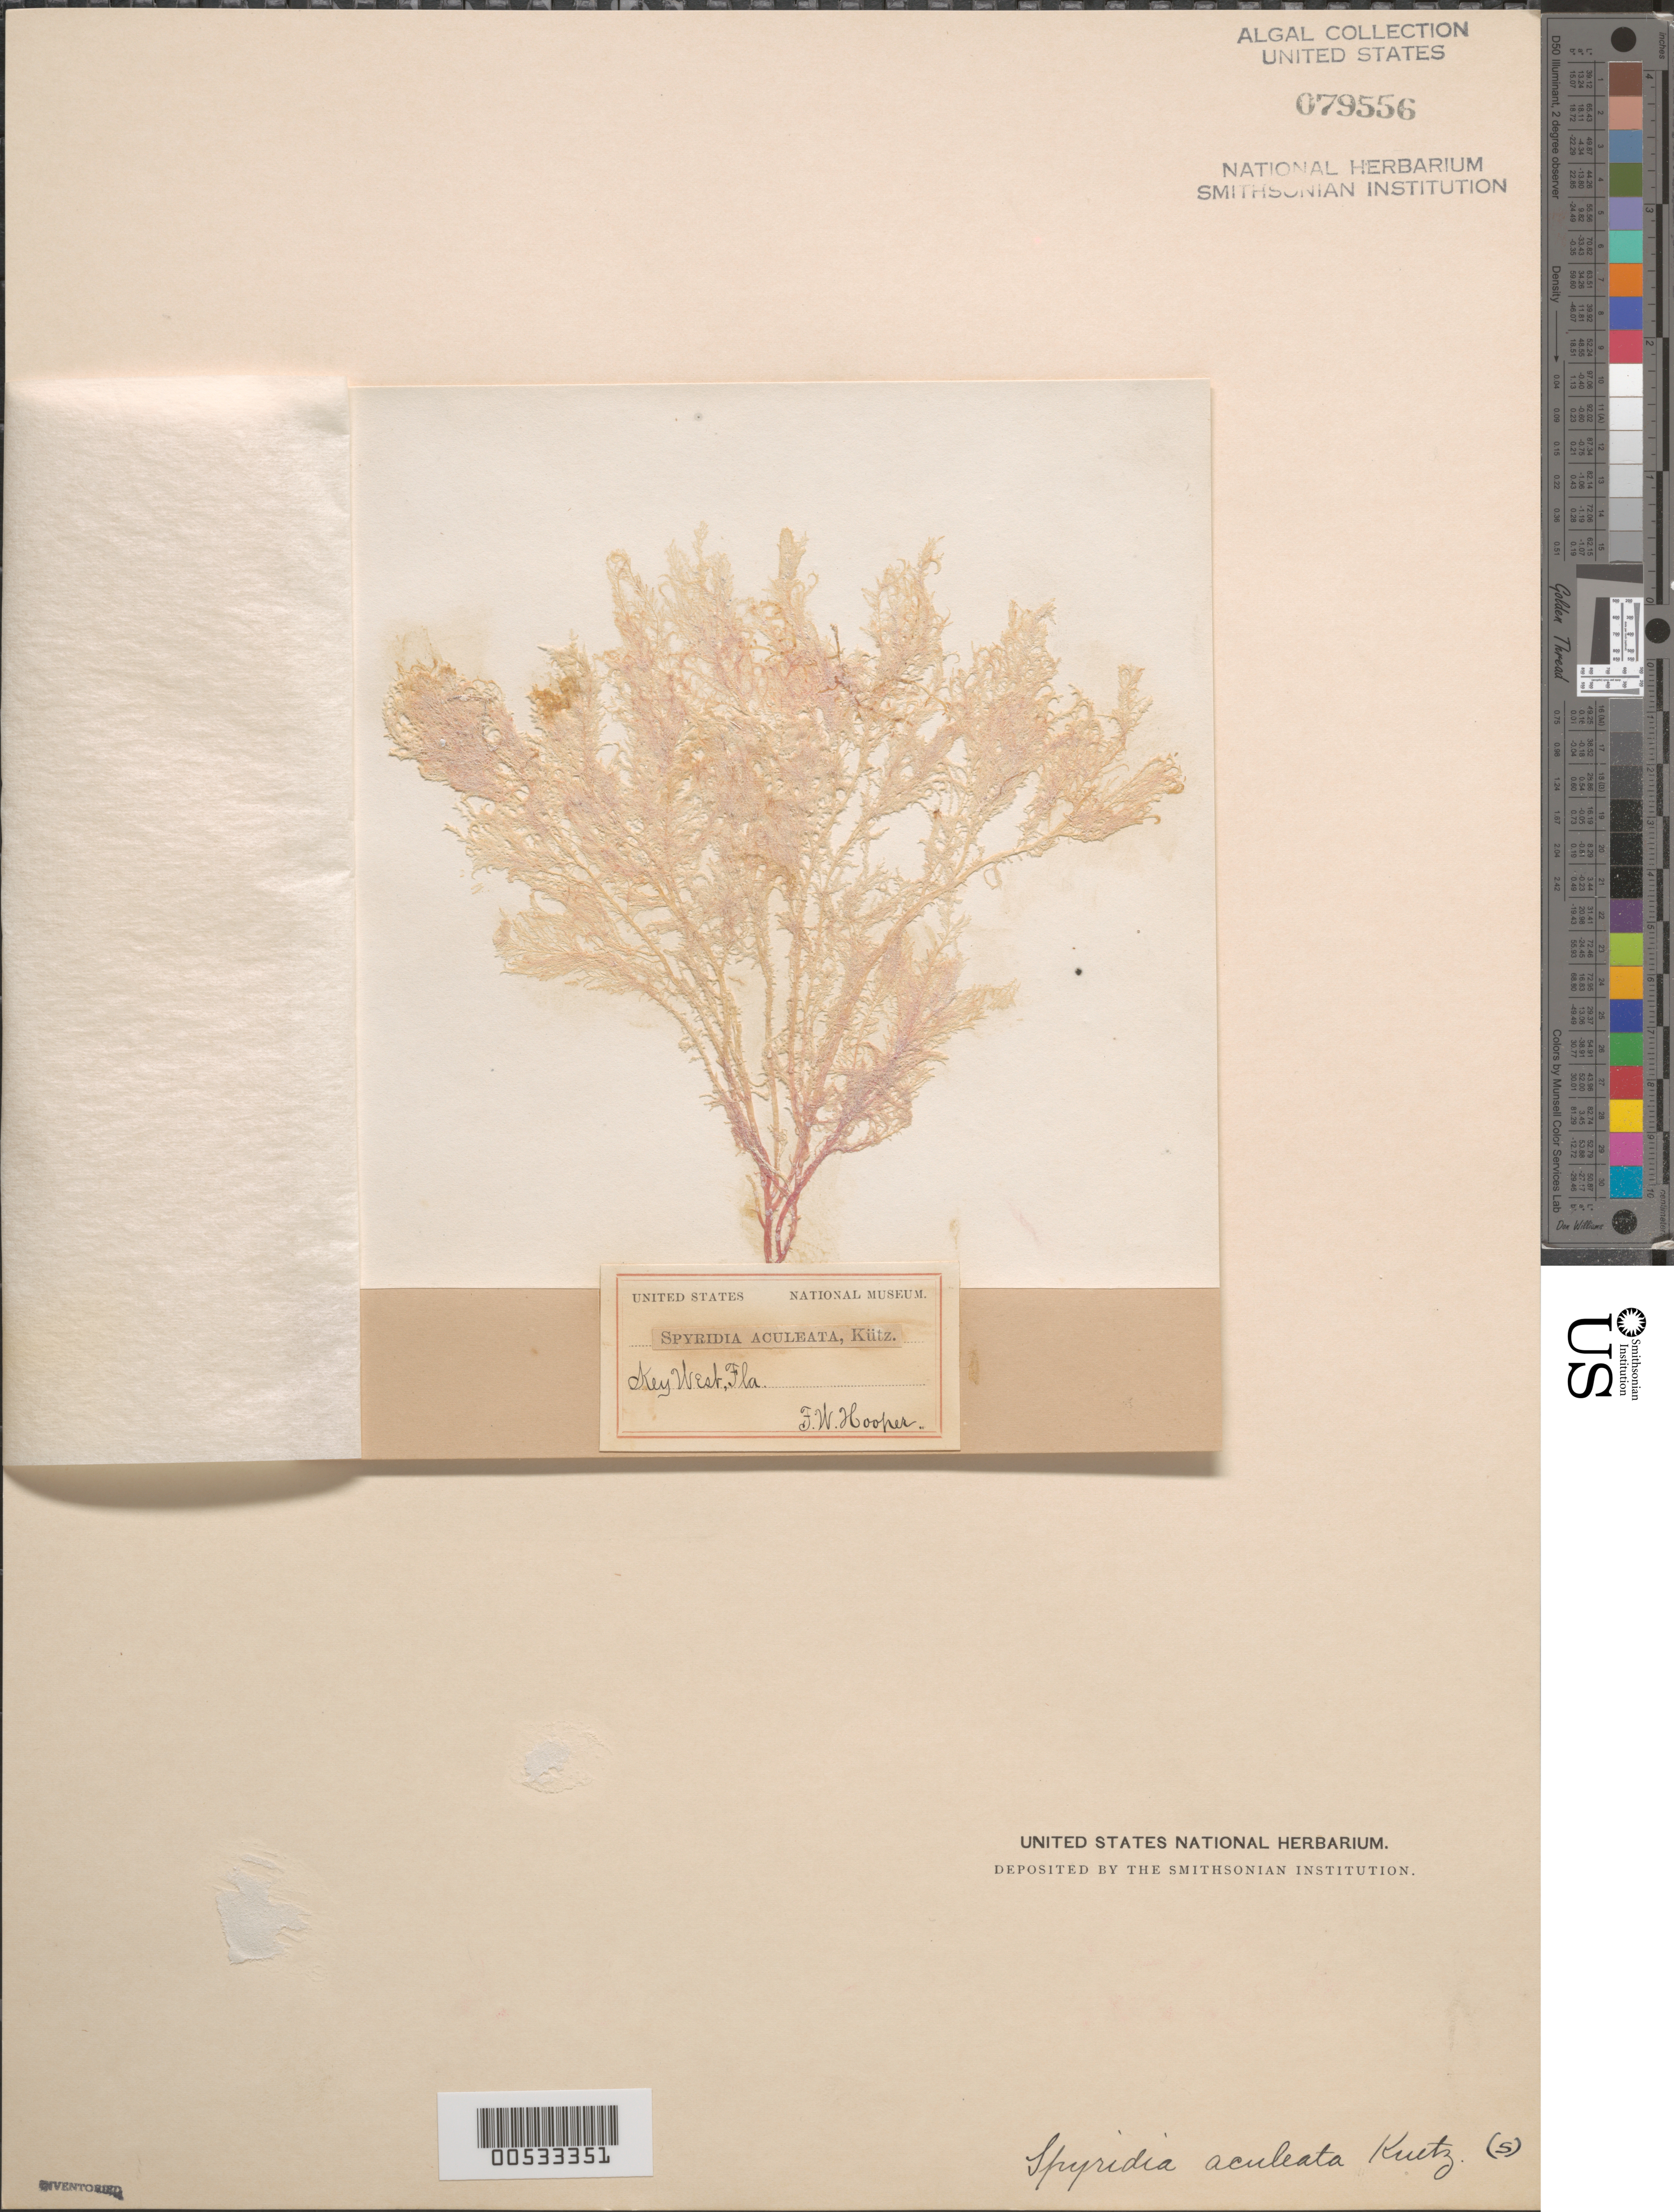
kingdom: Plantae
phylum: Rhodophyta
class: Florideophyceae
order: Ceramiales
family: Spyridiaceae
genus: Spyridia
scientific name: Spyridia aculeata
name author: (C. Agardh ex Decne.) Kütz.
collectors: F. Hooper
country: United States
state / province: Florida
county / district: Monroe County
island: Key West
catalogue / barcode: US 79556